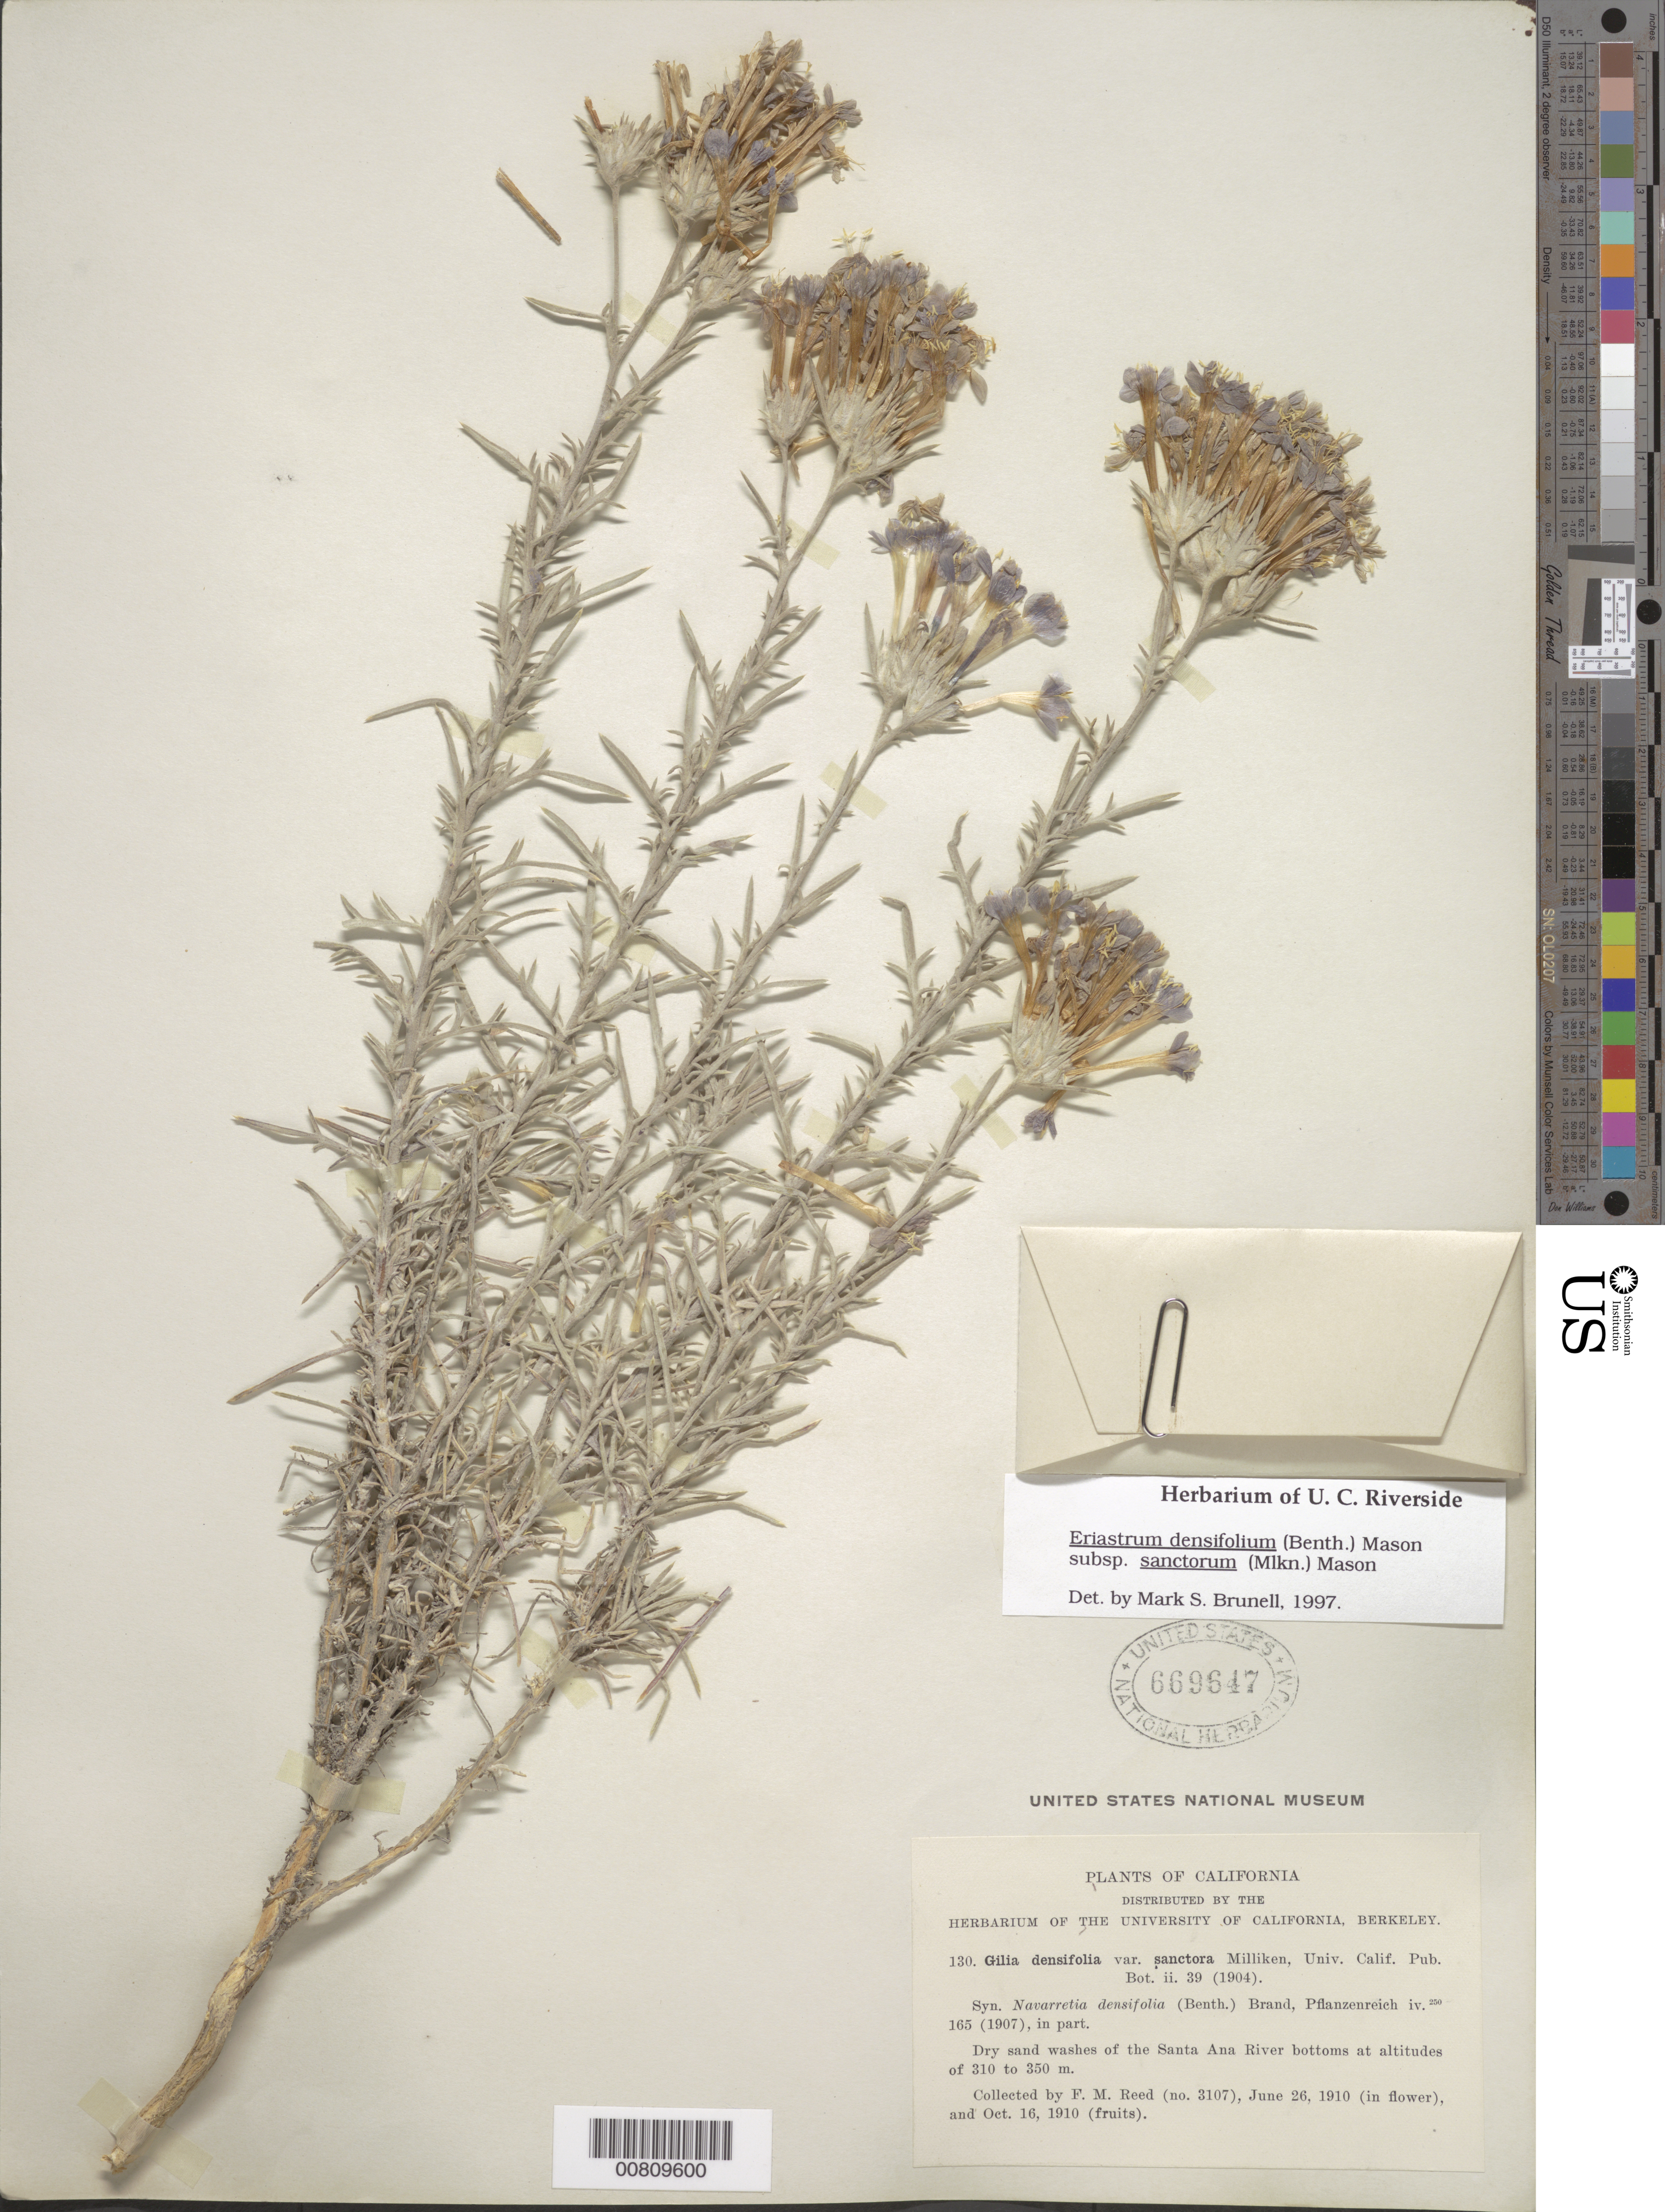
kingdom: Plantae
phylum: Tracheophyta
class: Magnoliopsida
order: Ericales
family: Polemoniaceae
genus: Eriastrum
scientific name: Eriastrum densifolium subsp. sanctorum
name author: (Benth.) H. Mason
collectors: F. Reed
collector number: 3107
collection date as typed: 26 Jun 1910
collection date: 1910-06-26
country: United States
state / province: California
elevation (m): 310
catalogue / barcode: US 669647